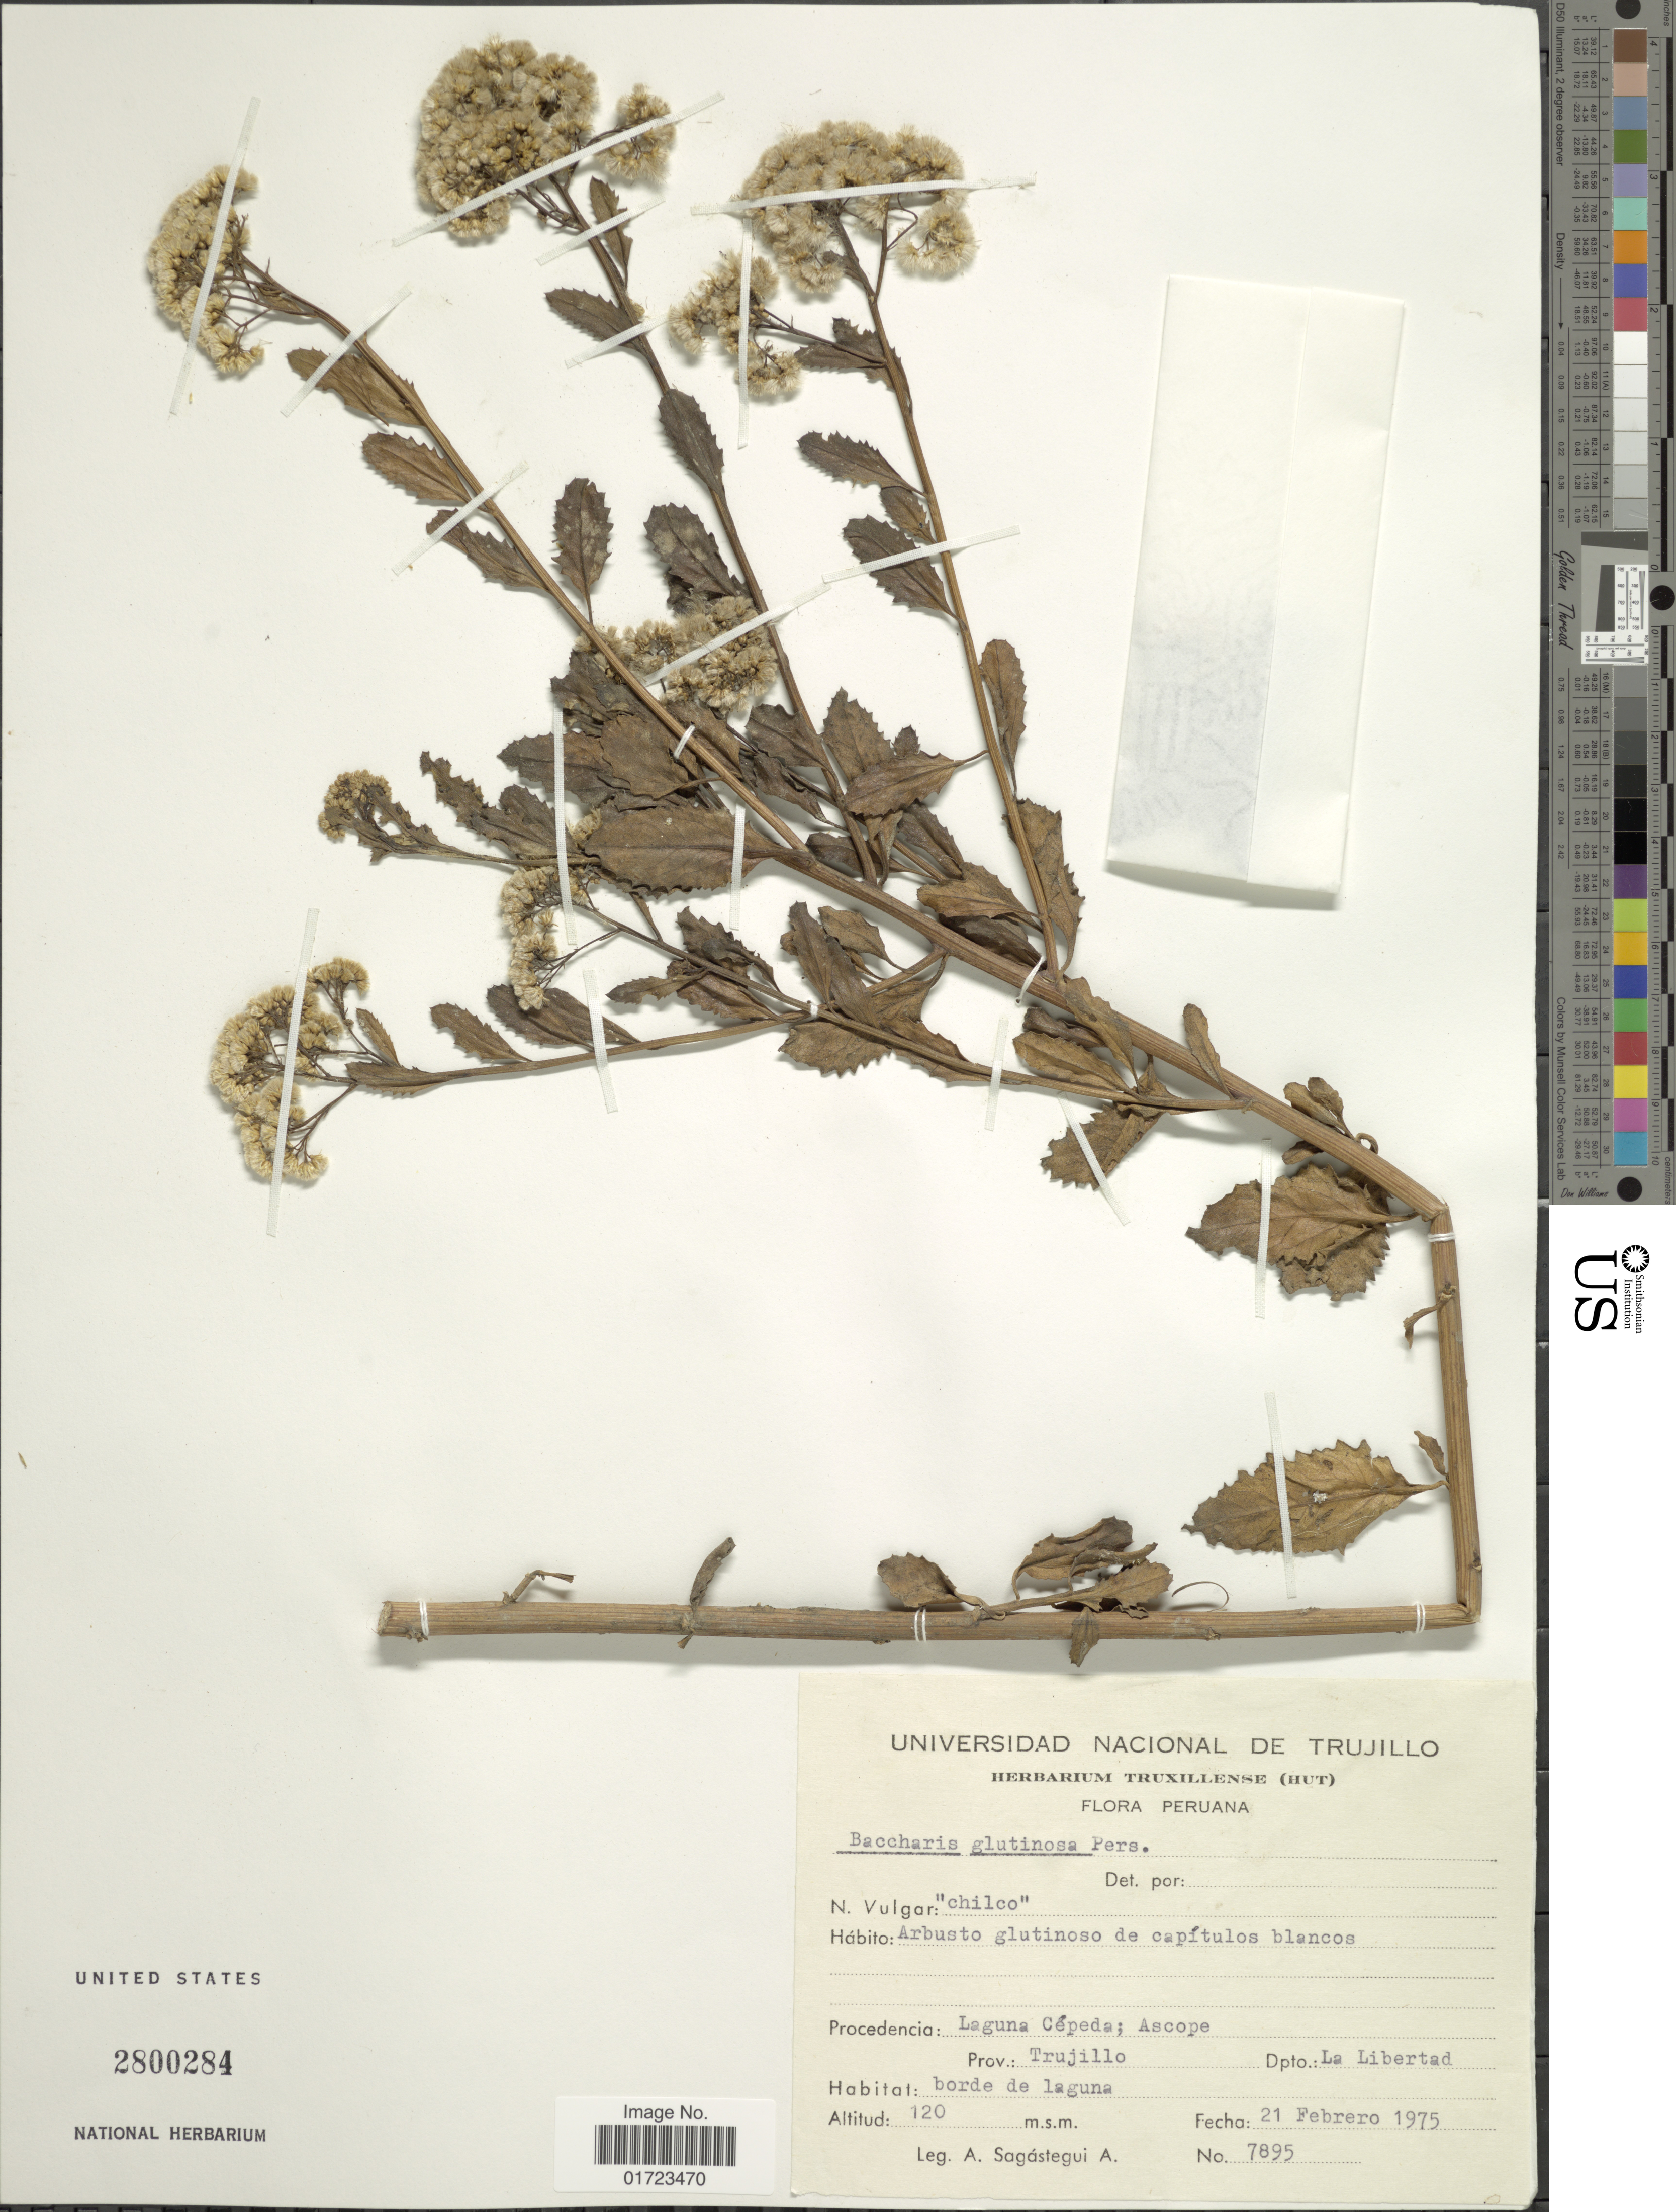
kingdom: Plantae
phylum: Tracheophyta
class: Magnoliopsida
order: Asterales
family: Asteraceae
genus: Baccharis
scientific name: Baccharis scandens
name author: (Ruiz & Pav.) Pers.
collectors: A. Sagástegui A.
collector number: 7895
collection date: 1975-02-21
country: Peru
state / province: La Libertad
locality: Laguna Cepeda; Ascope. Prov. Trujillo, Dpto. La Libertad.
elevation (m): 120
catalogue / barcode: US 2800284